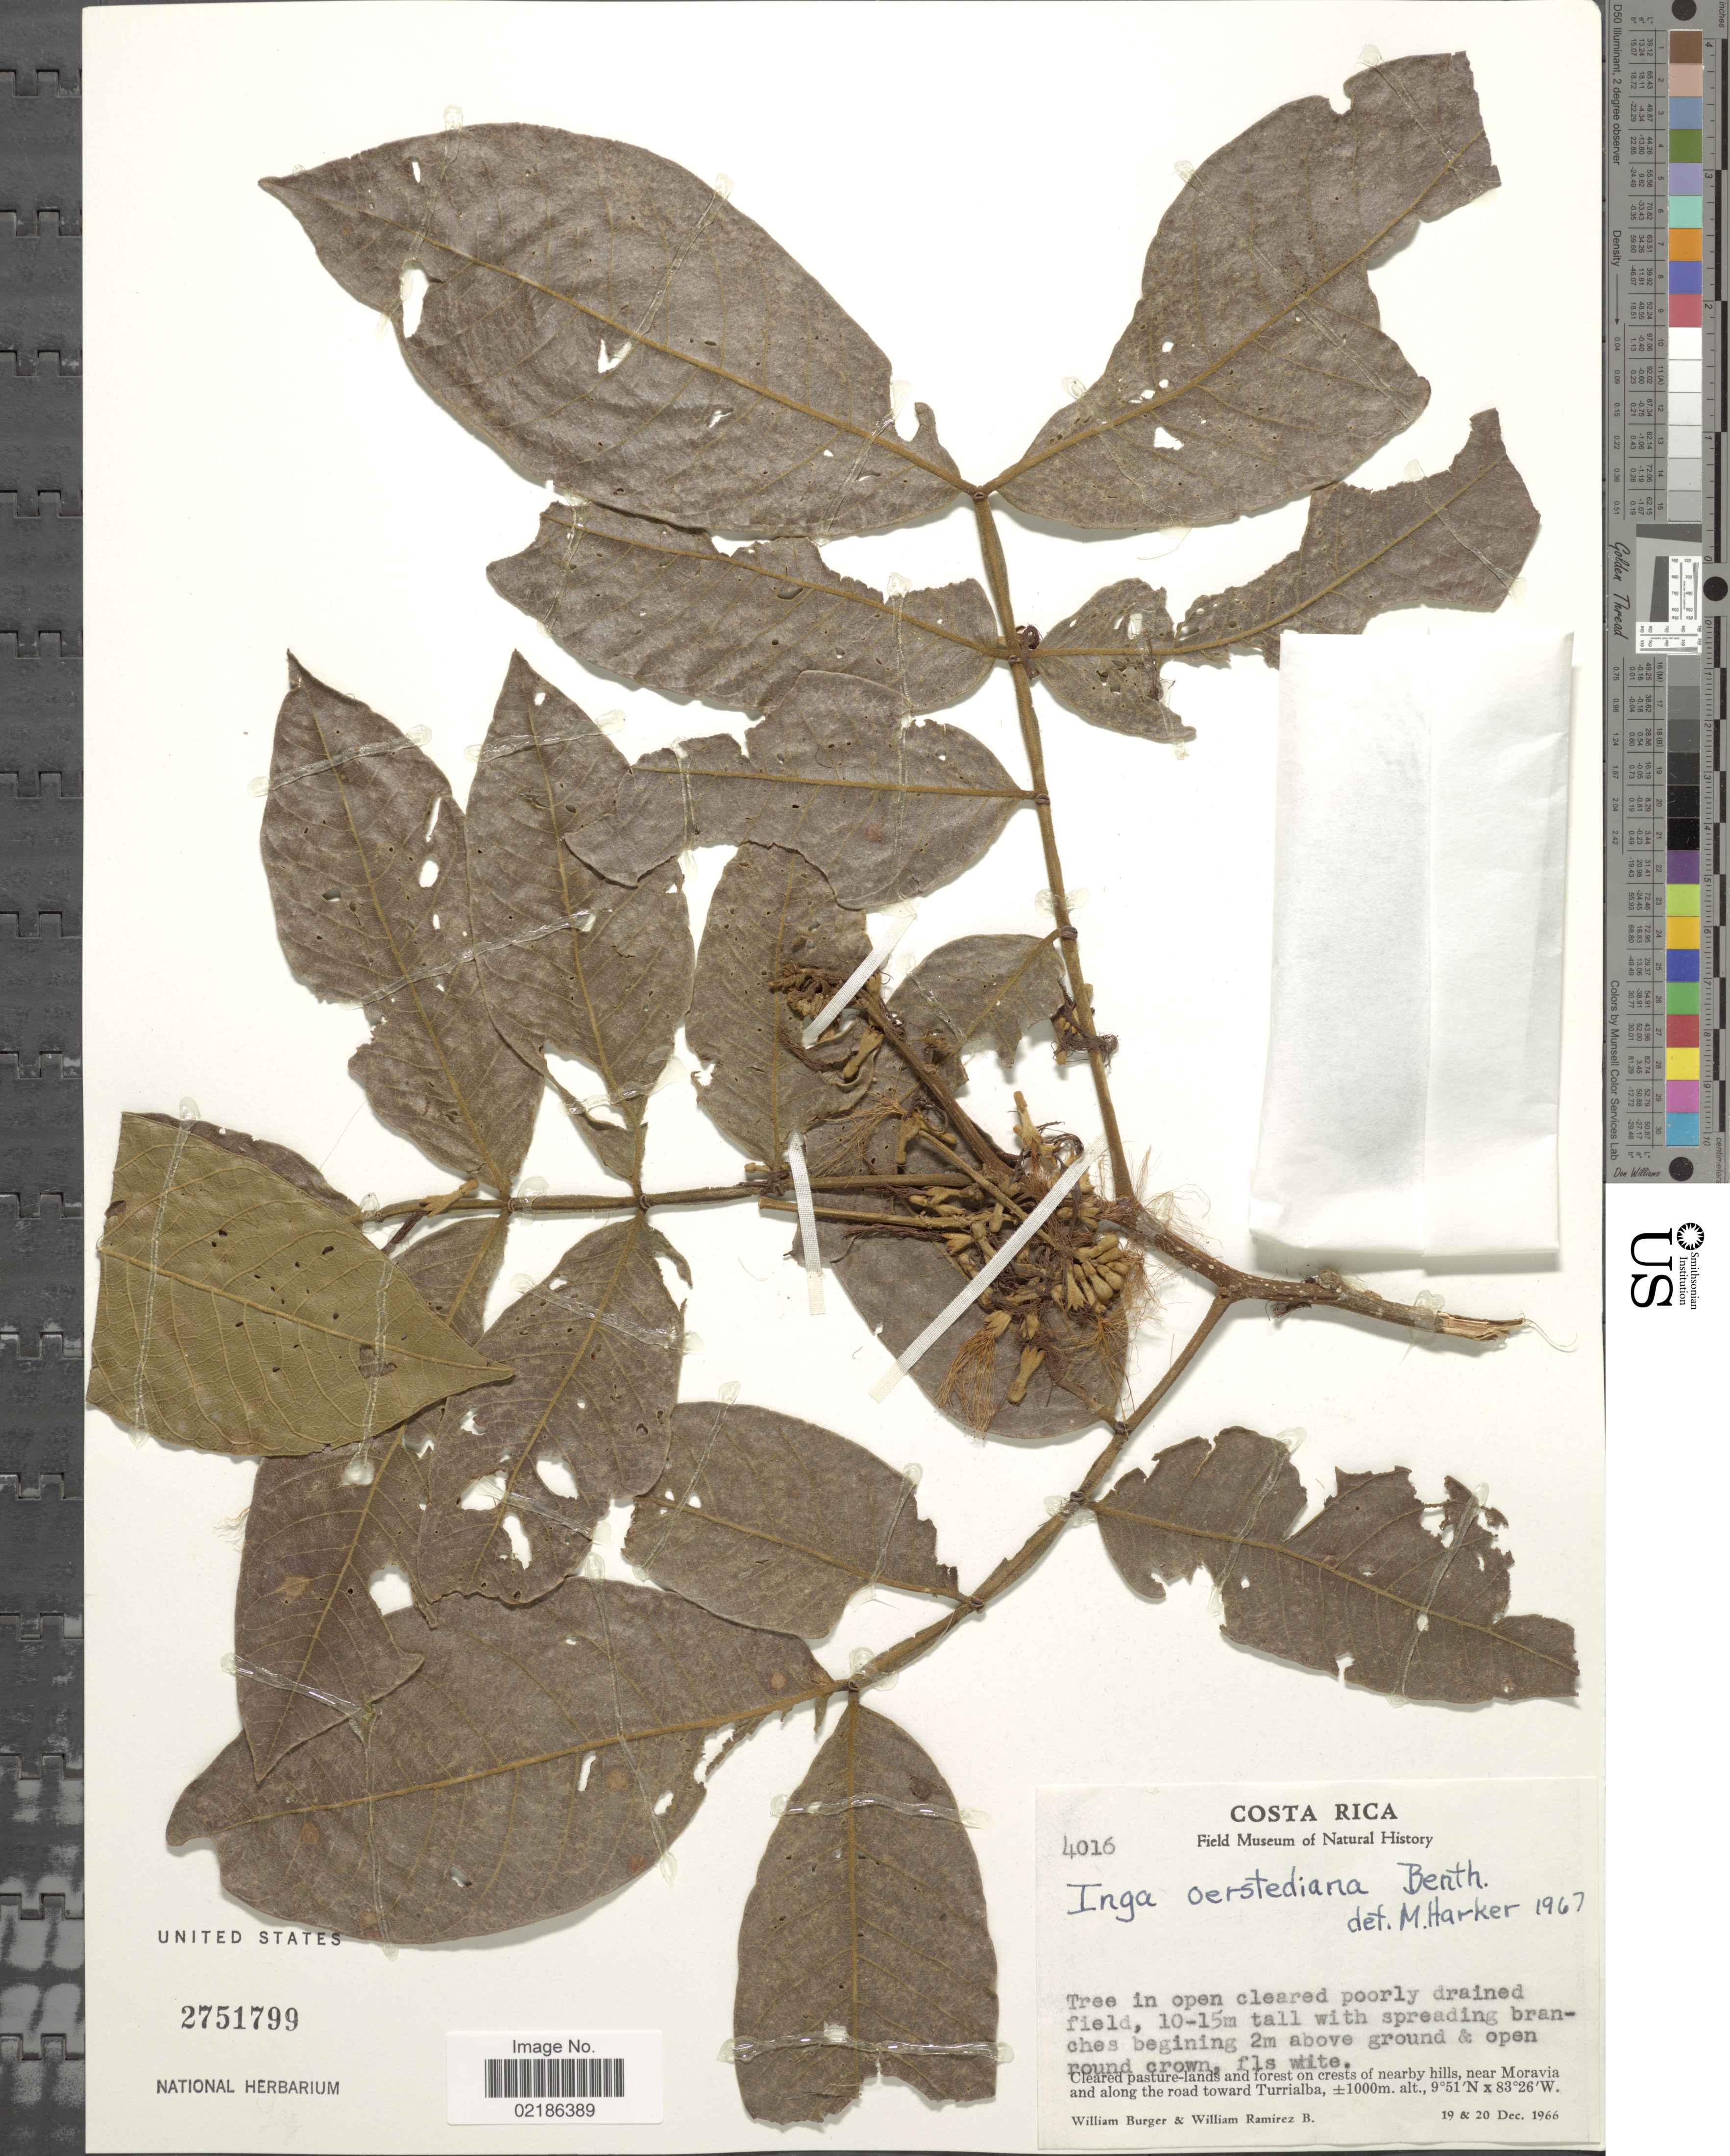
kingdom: Plantae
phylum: Tracheophyta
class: Magnoliopsida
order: Fabales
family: Fabaceae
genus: Inga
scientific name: Inga oerstediana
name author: Benth.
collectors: W. Burger & W. Ramirez B.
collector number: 4016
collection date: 1966-12-19/1966-12-20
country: Costa Rica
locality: Near Moravia and along the road toward Turrialba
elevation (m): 1000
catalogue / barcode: US 2751799